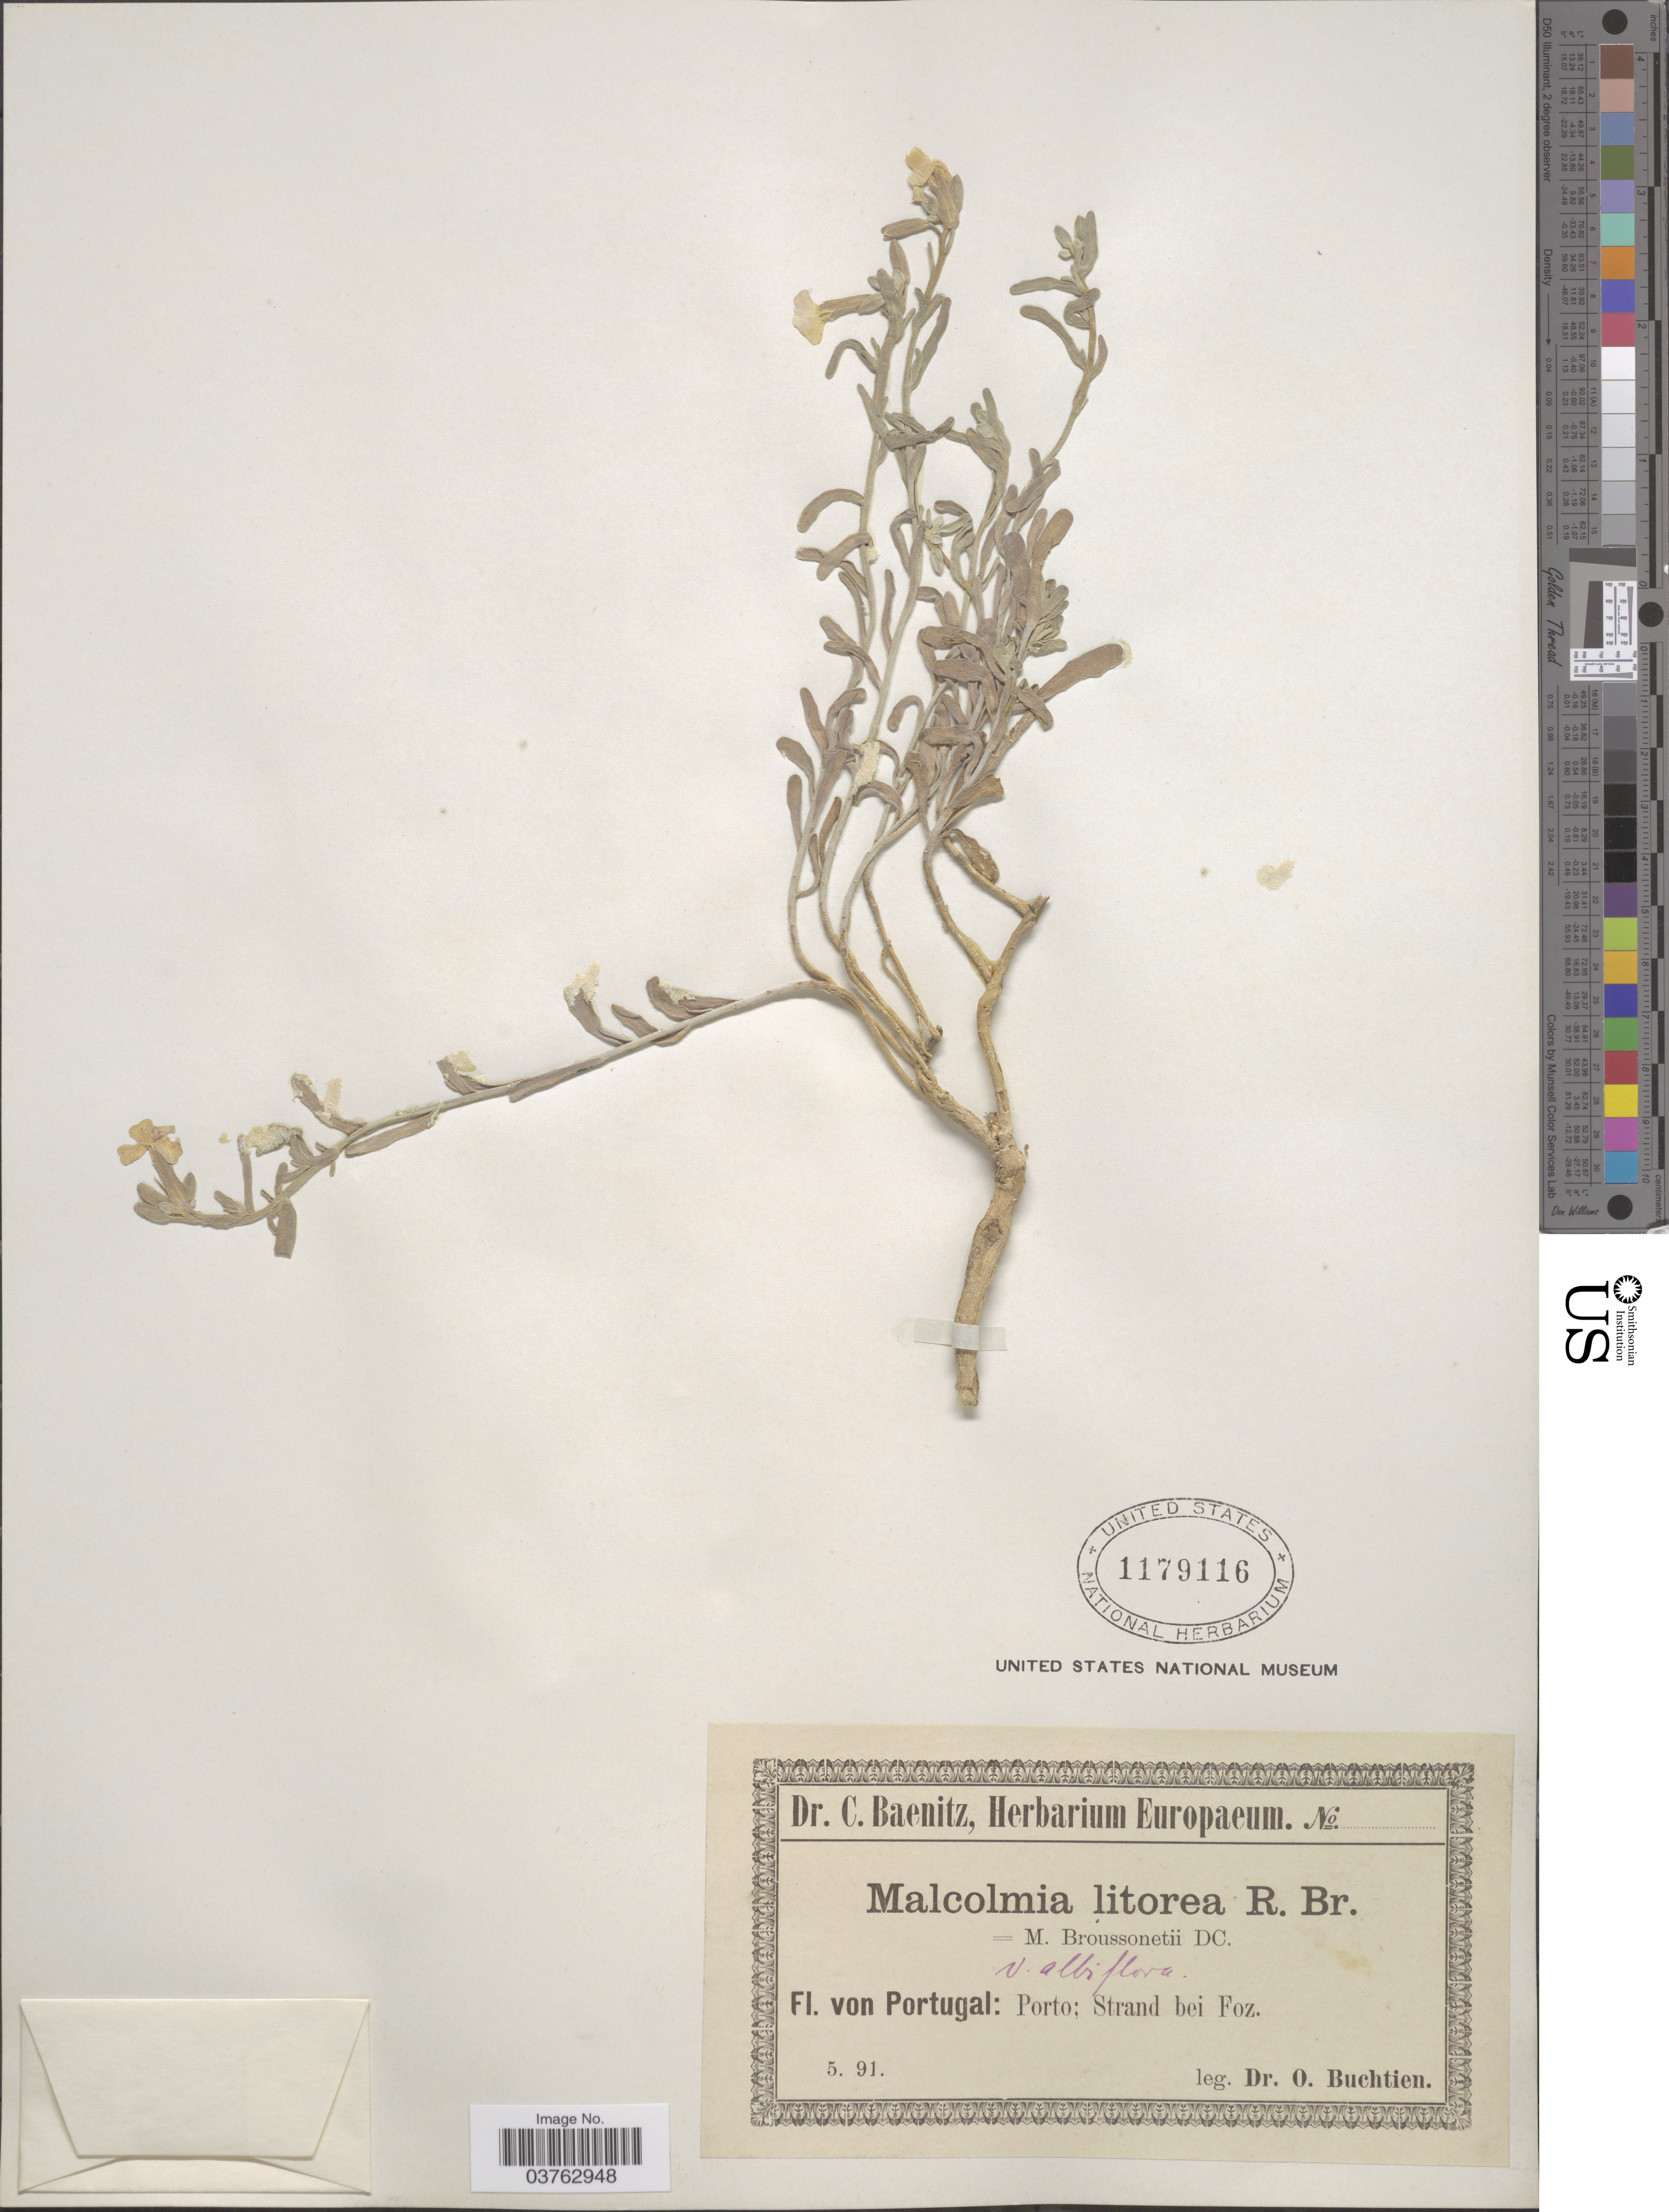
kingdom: Plantae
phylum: Tracheophyta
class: Magnoliopsida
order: Brassicales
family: Brassicaceae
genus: Malcolmia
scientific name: Malcolmia littorea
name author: (L.) W.T. Aiton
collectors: O. Buchtien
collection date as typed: Transcribed d/m/y: /5/91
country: Portugal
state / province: Porto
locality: Strand bei Foz.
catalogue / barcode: US 1179116